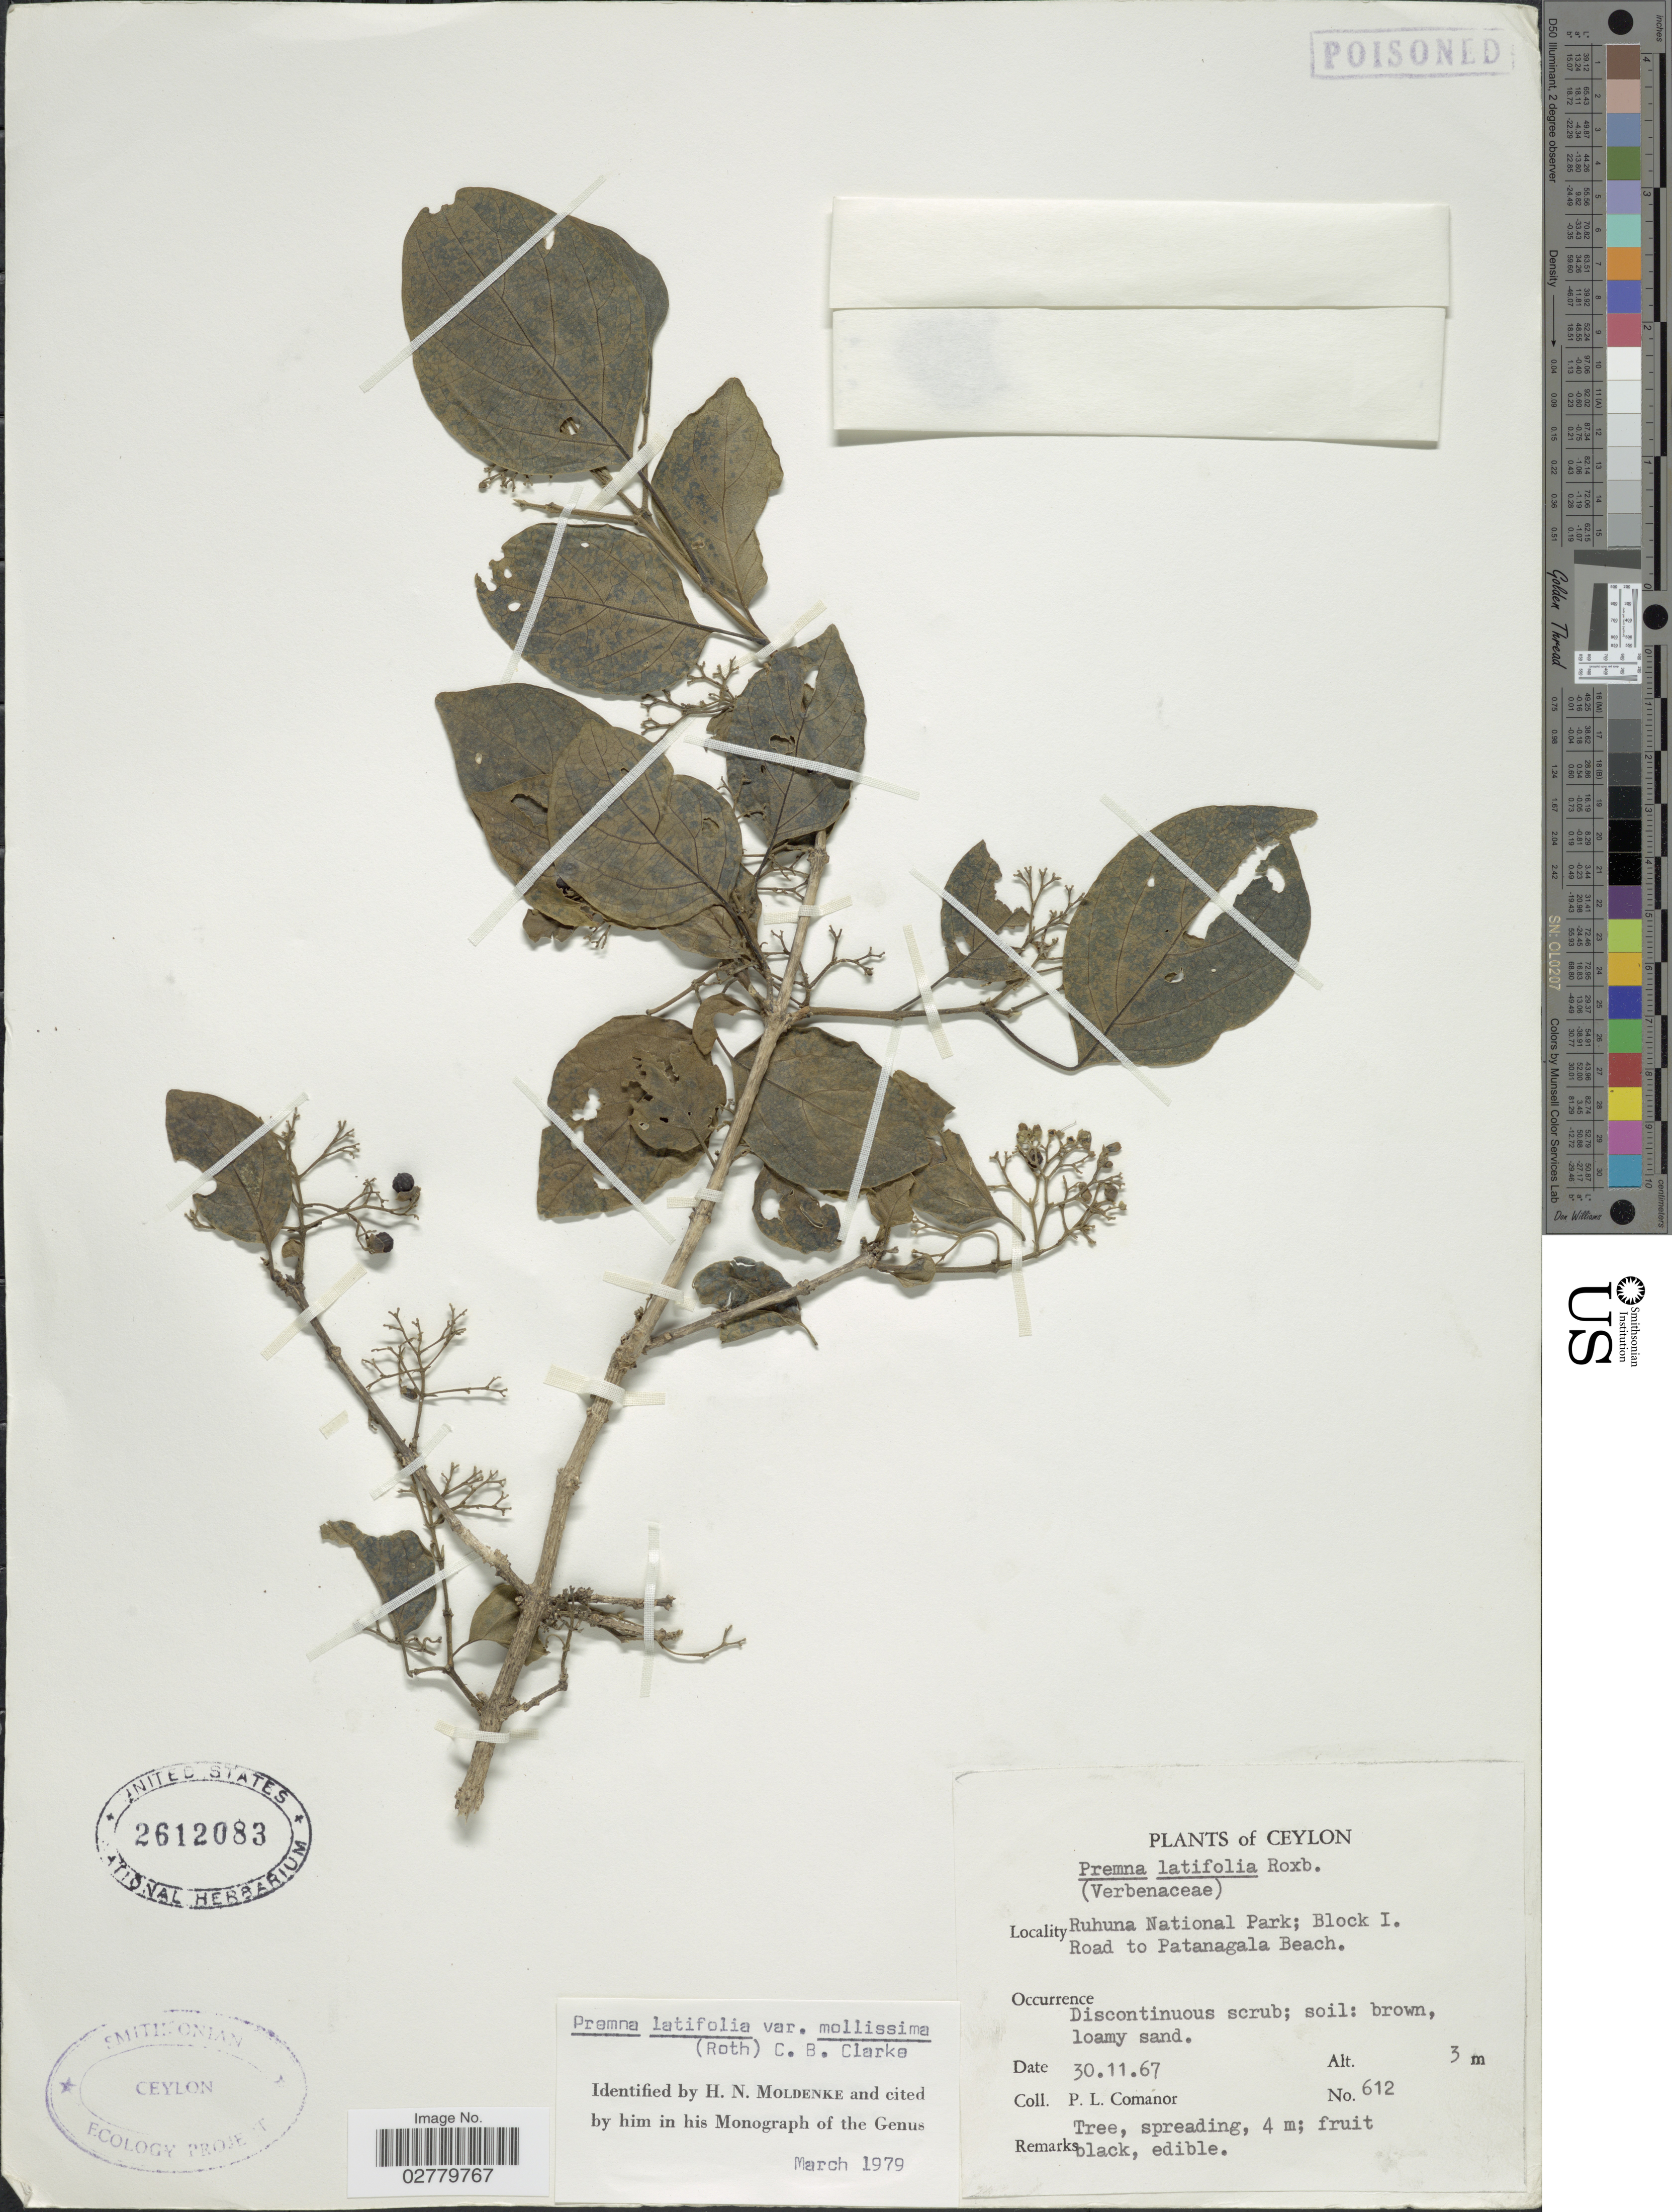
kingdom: Plantae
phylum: Tracheophyta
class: Magnoliopsida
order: Lamiales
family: Lamiaceae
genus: Premna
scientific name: Premna mollissima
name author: Roth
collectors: P. Comanor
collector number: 612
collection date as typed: Transcribed d/m/y: 30/11/67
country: Sri Lanka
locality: Ceylon. Ruhuna National Park, Block I. Road to Patanagala Beach.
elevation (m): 3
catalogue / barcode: US 2612083